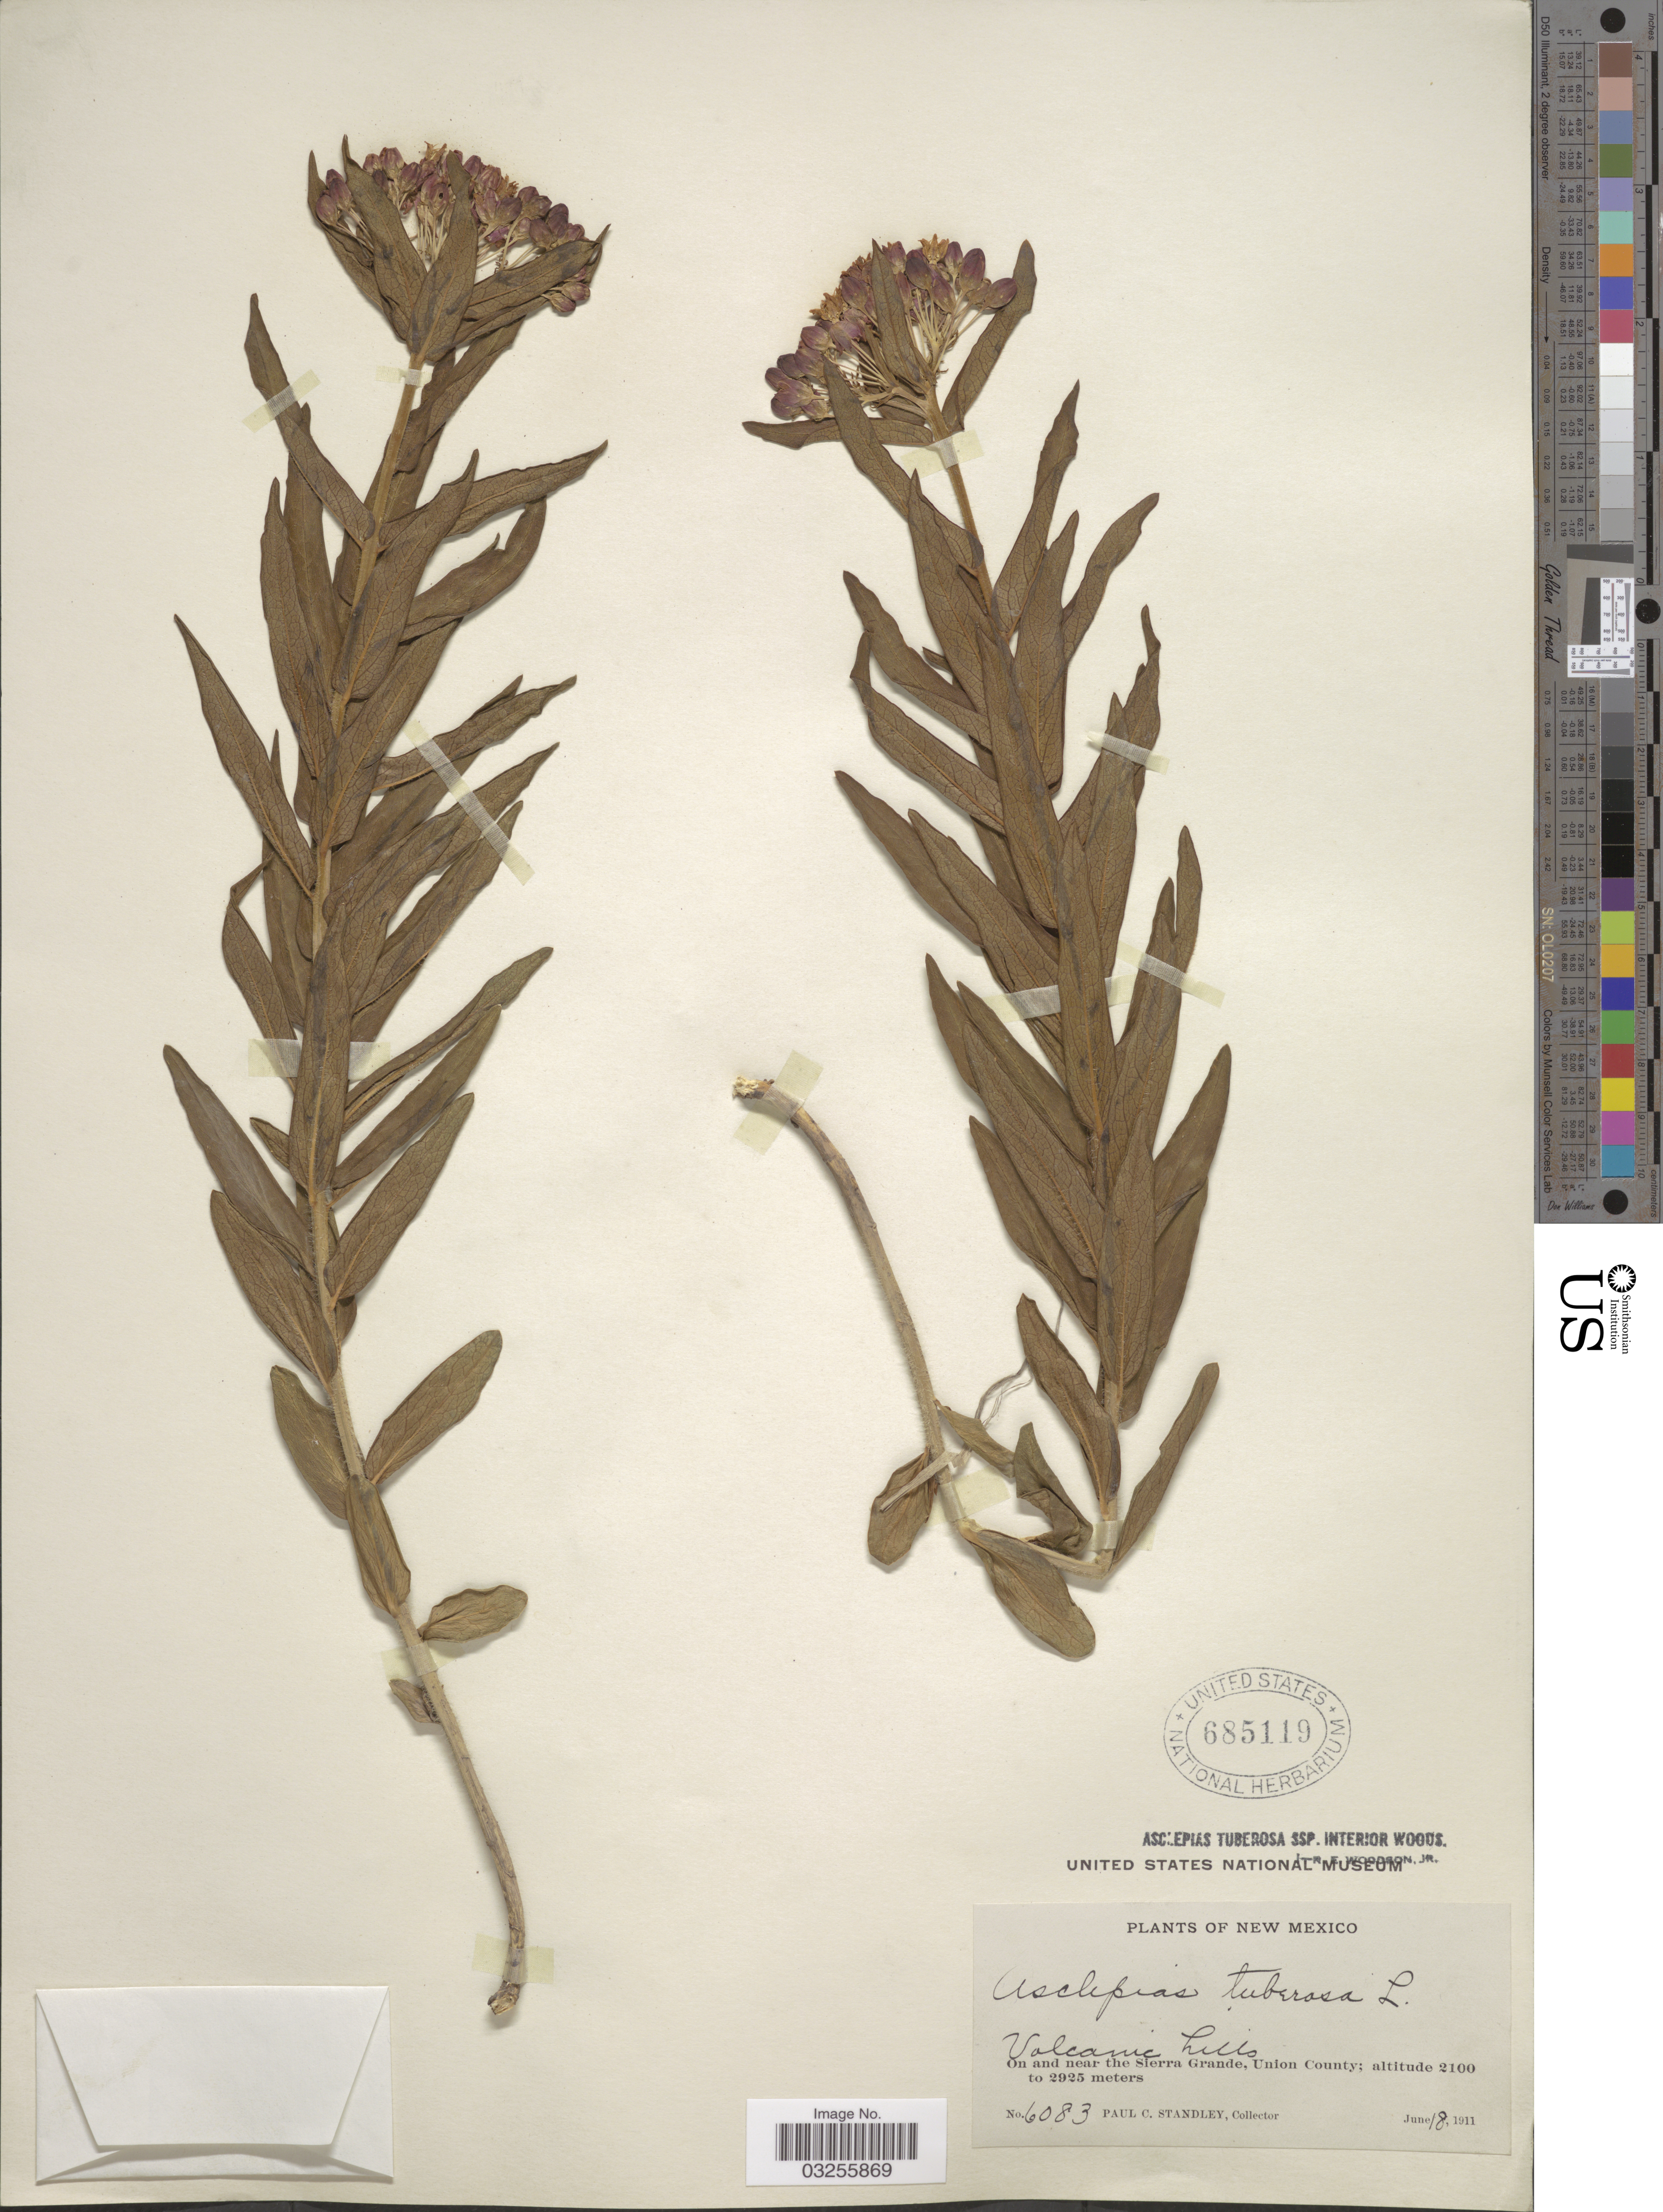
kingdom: Plantae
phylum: Tracheophyta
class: Magnoliopsida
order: Gentianales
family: Apocynaceae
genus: Asclepias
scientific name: Asclepias tuberosa subsp. interior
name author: Woodson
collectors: P. C. Standley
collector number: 6083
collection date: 1911-06-18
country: United States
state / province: New Mexico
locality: Volcanic hills. On and near the Sierra Grande, Union County.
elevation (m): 2100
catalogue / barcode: US 685119